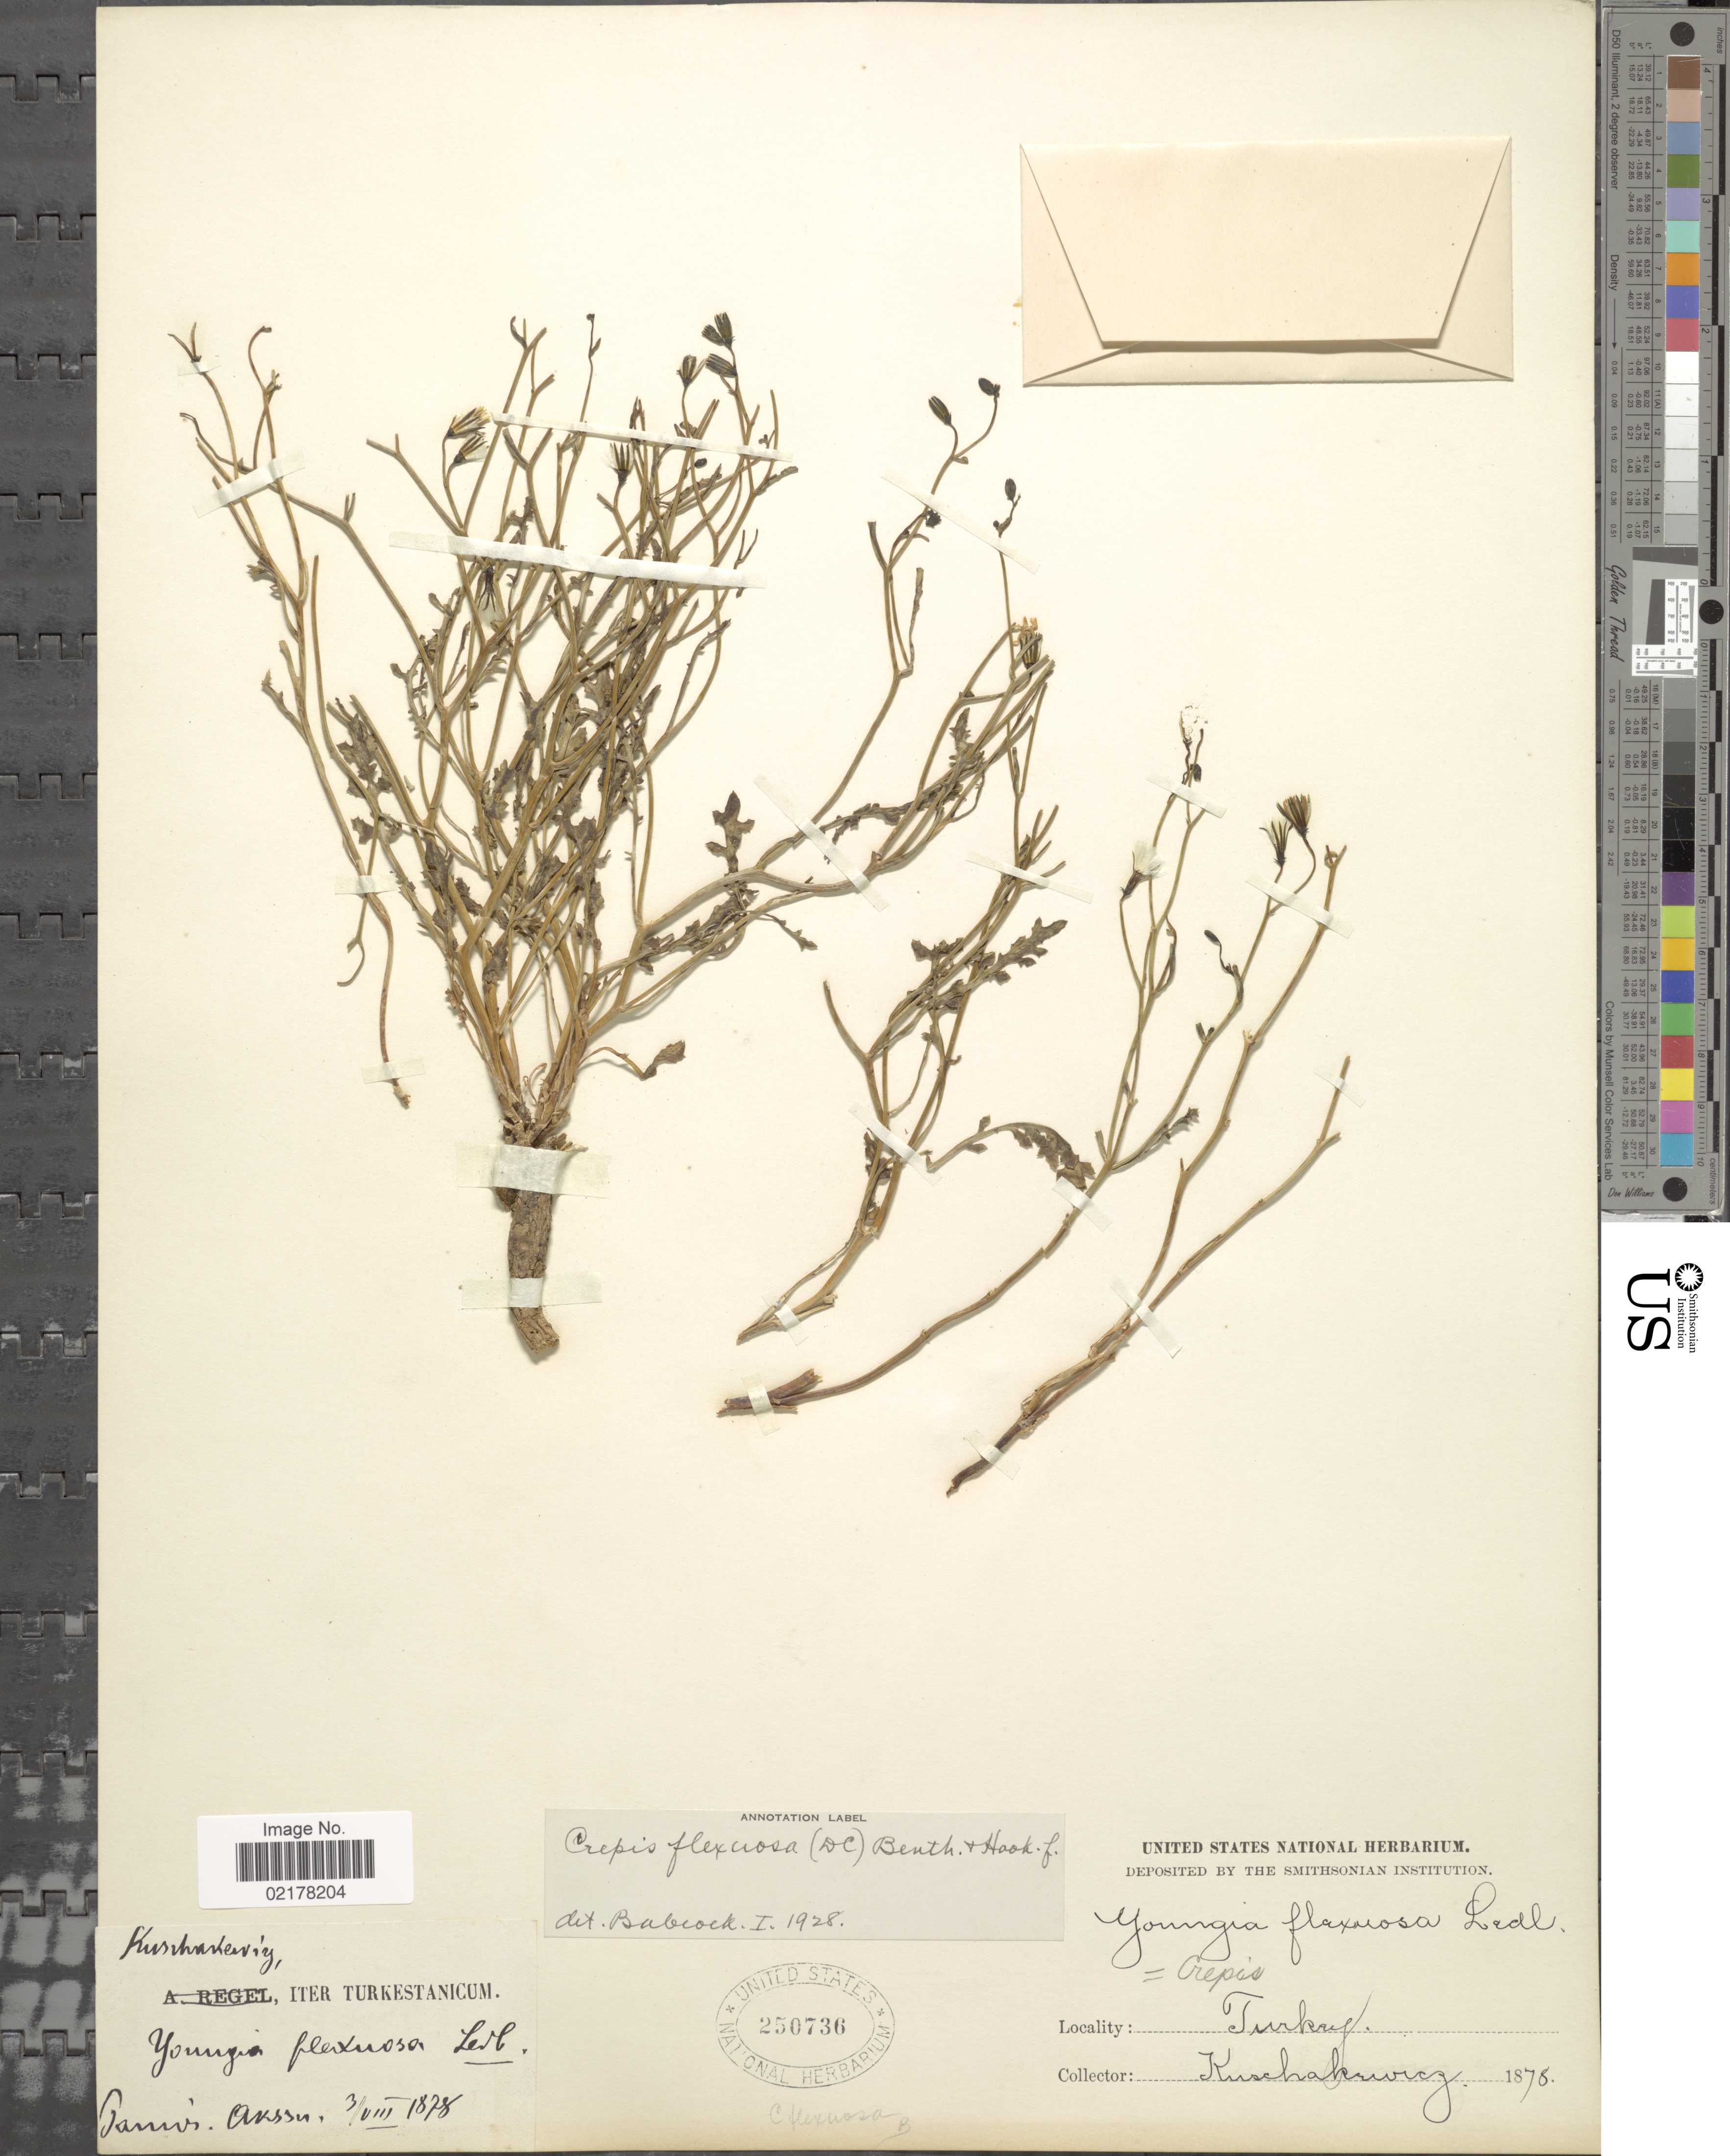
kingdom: Plantae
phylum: Tracheophyta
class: Magnoliopsida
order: Asterales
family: Asteraceae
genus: Askellia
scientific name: Askellia flexuosa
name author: (Ledeb.) W.A. Weber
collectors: -. Kuschakewicz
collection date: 1876-08-03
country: Turkey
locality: Turkestanicum. Camus. Akssu [interpreted]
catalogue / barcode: US 250736